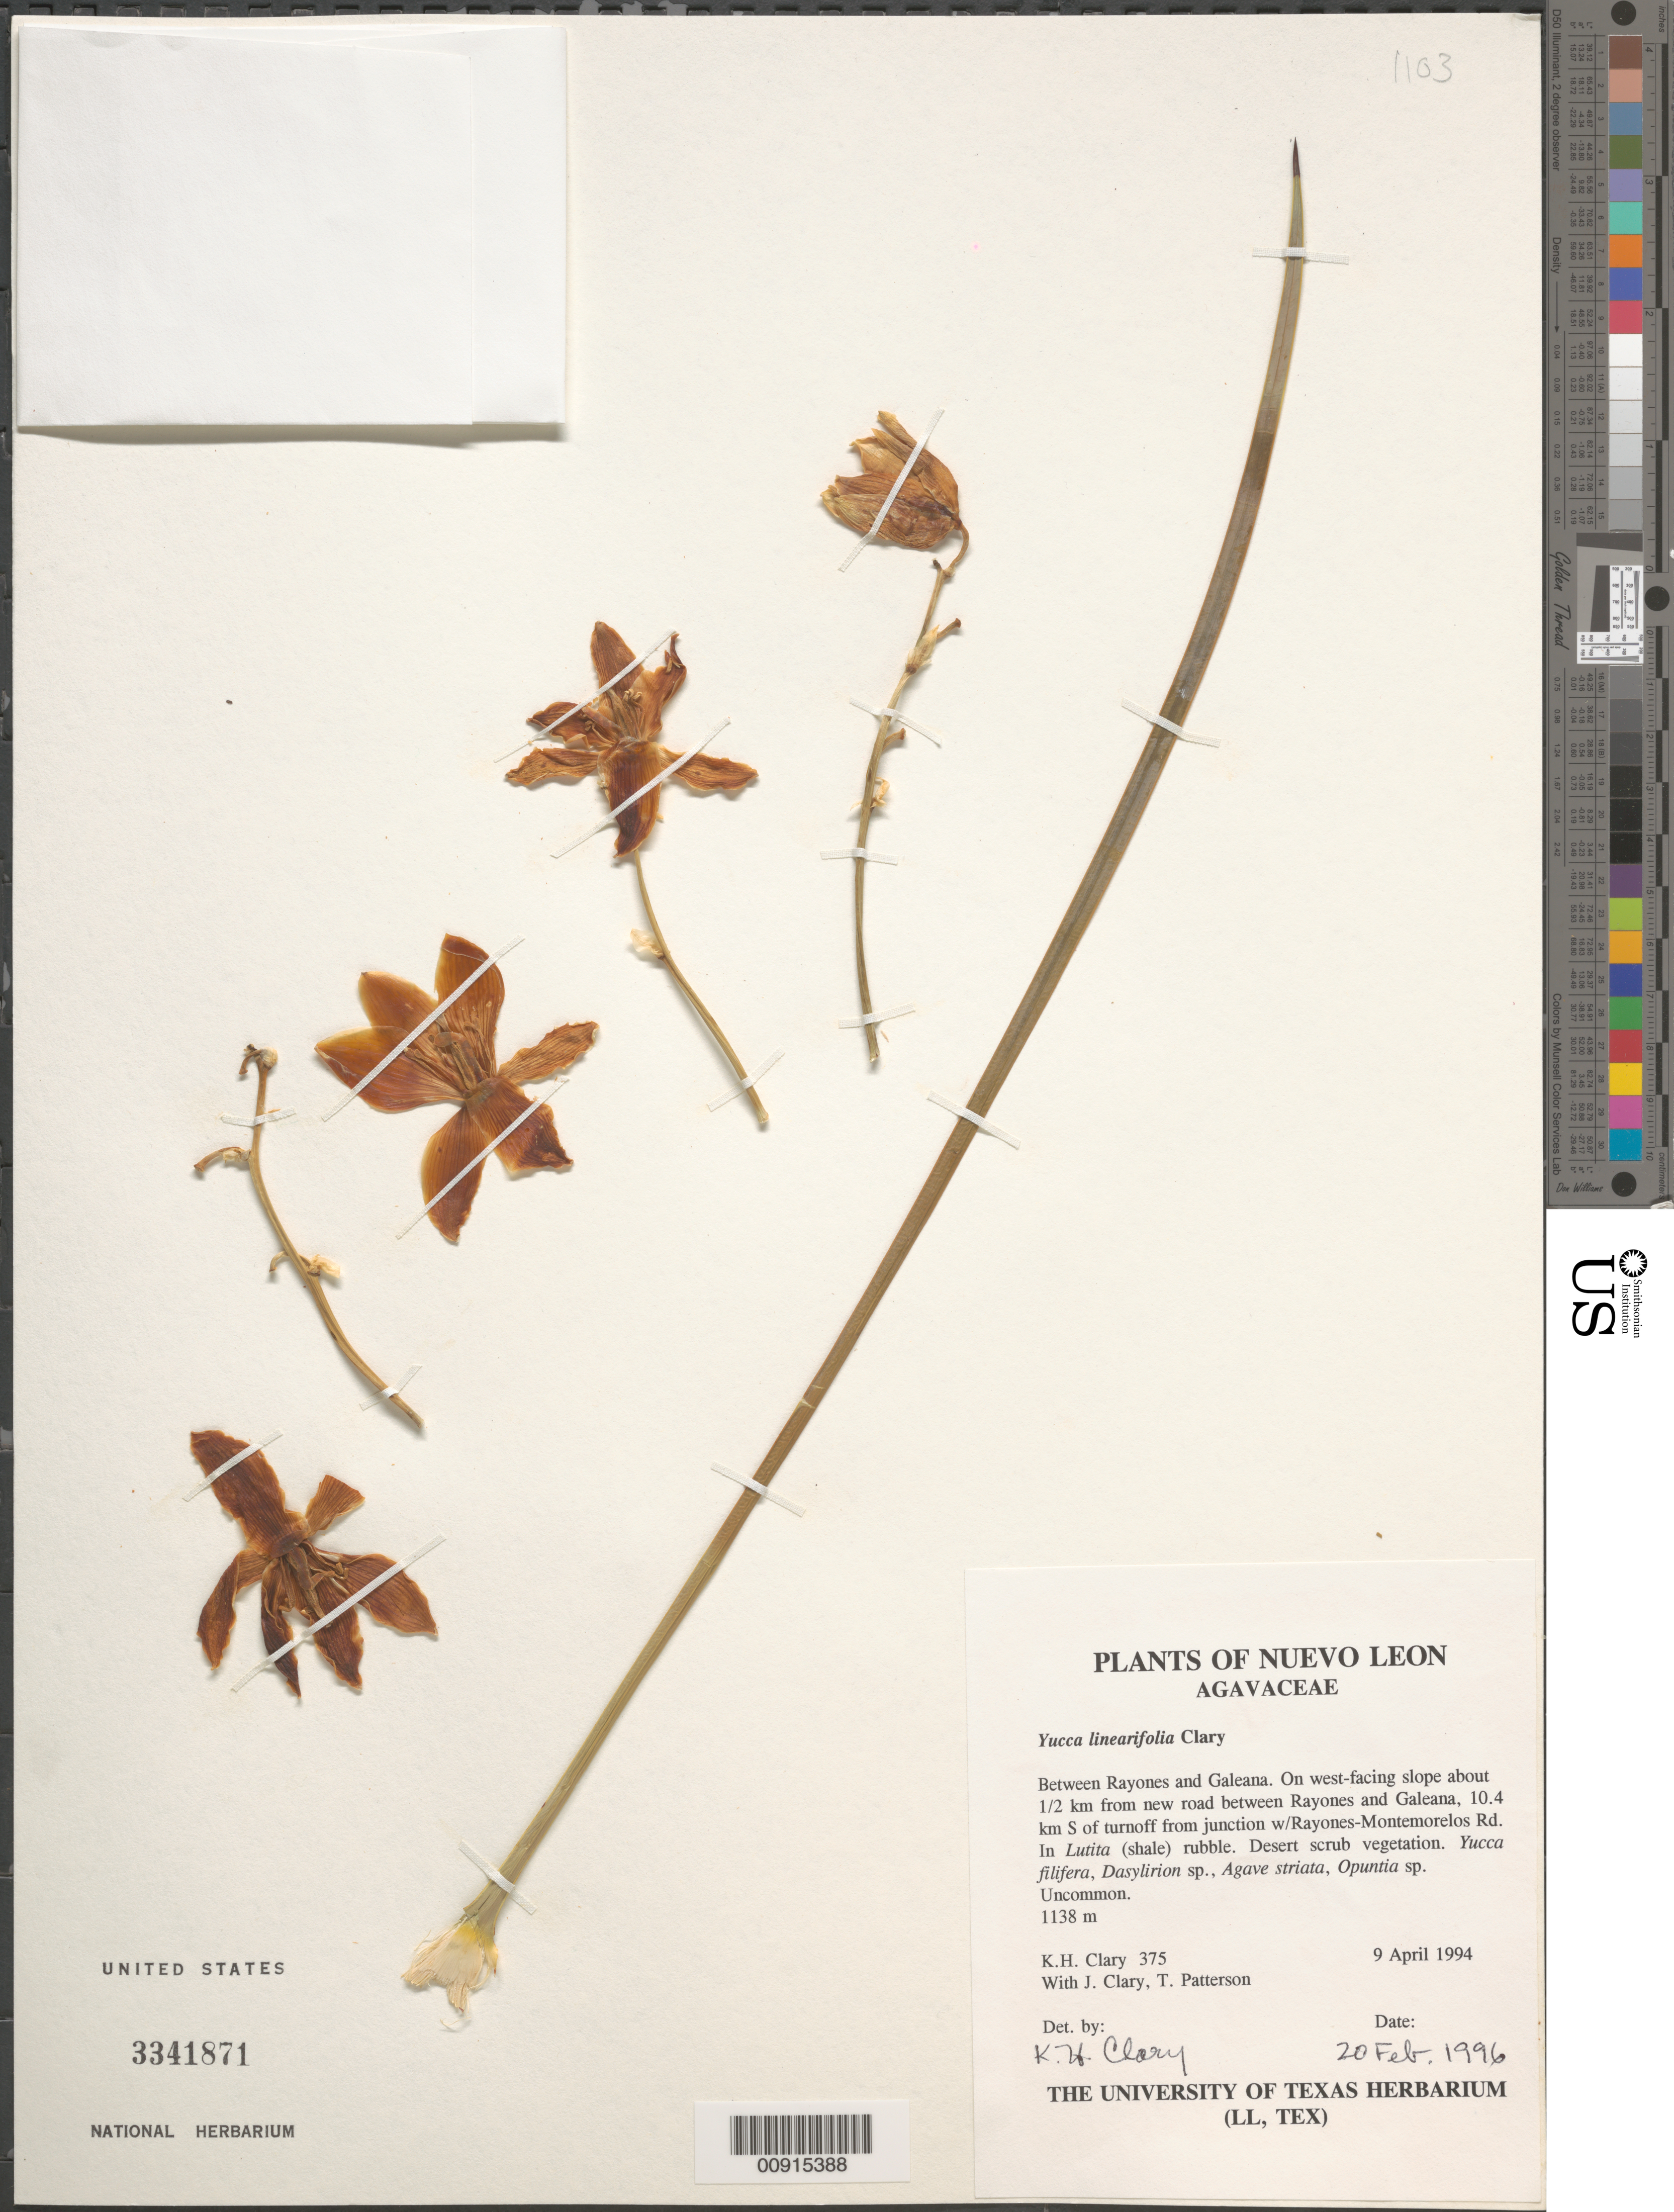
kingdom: Plantae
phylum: Tracheophyta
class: Liliopsida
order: Asparagales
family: Asparagaceae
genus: Yucca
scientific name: Yucca linearifolia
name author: Clary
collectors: K. Clary, Clary, J. & T. Patterson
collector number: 375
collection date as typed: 09 Apr 1994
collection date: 1994-04-09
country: Mexico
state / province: Nuevo León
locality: Nuevo León: Between Rayones and Galeana. On west-facing slope about ½ km. from new road between Rayones and Galeana, 10.4 km. S of turnoff from junction w/Rayones-Montemorelos Rd.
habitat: In Lutita (shale) rubble. Desert scrub vegetation. Yucca filifera, Dasylirion sp., Agave striata, Opuntia sp.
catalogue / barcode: US 3341871